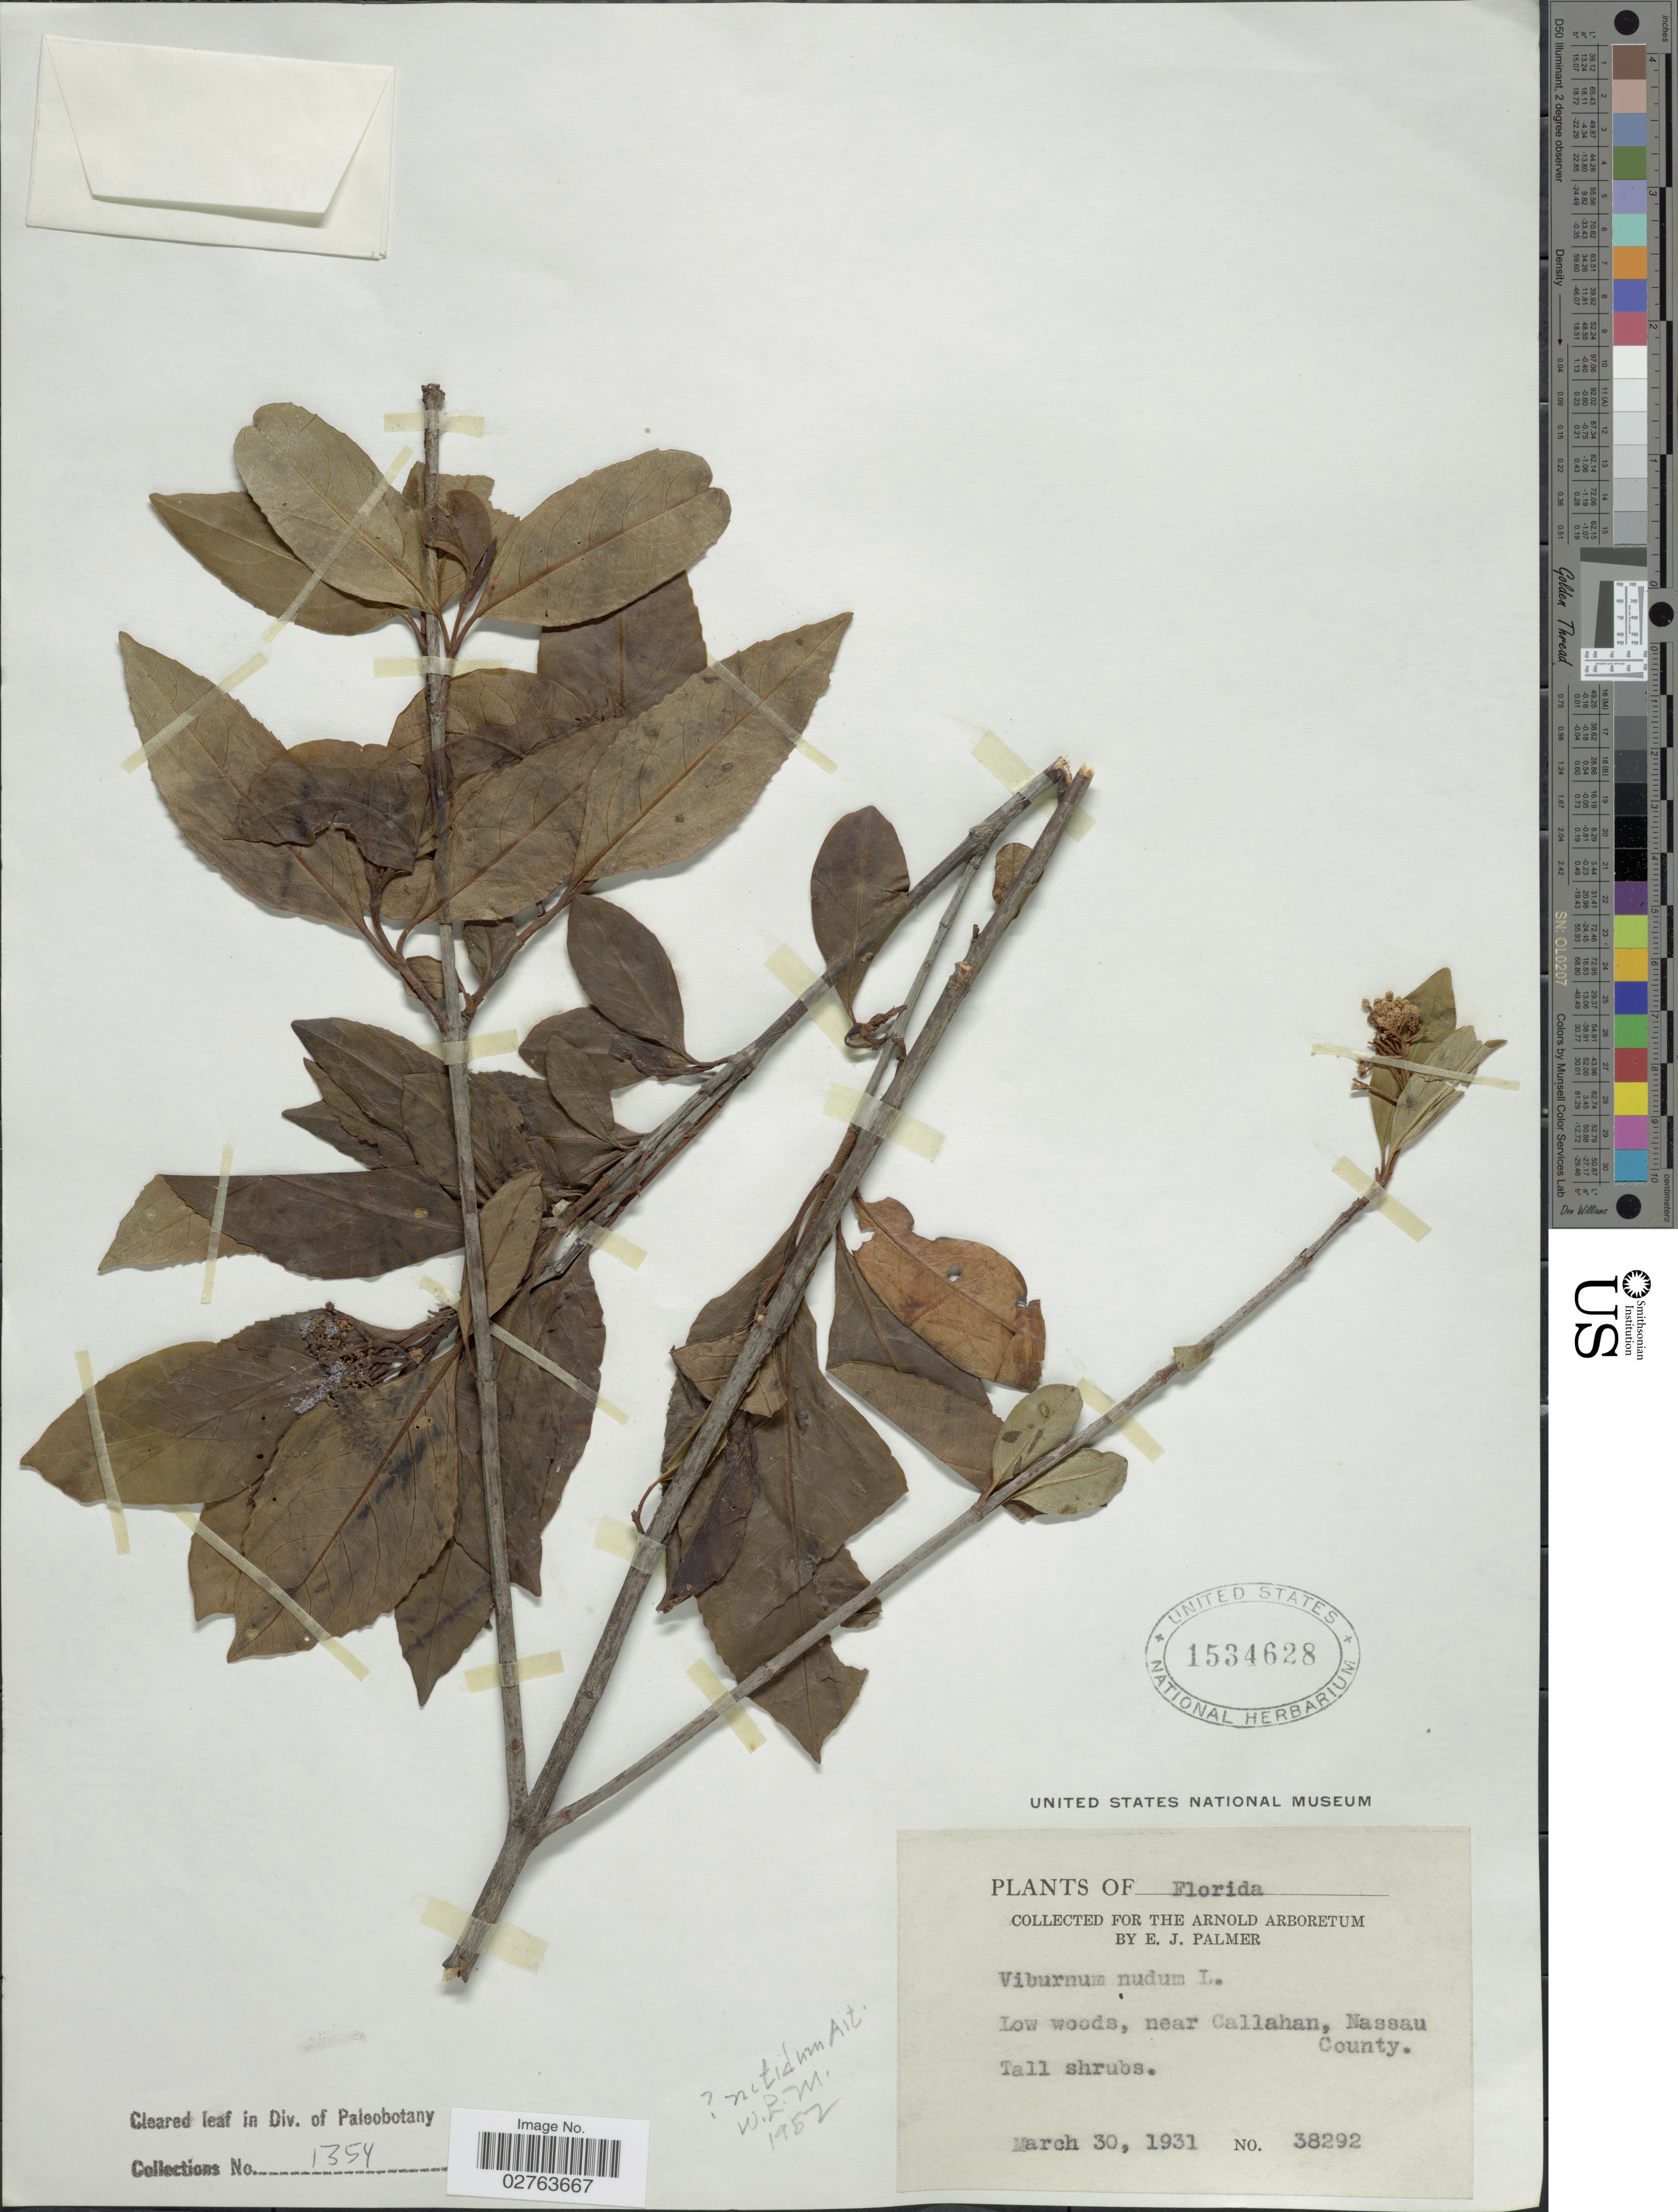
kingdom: Plantae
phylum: Tracheophyta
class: Magnoliopsida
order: Dipsacales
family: Viburnaceae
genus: Viburnum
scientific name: Viburnum nitidum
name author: Aiton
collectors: E. J. Palmer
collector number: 38292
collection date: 1931-03-30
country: United States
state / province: Florida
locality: Near Callahan, Nassau County.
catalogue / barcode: US 1534628